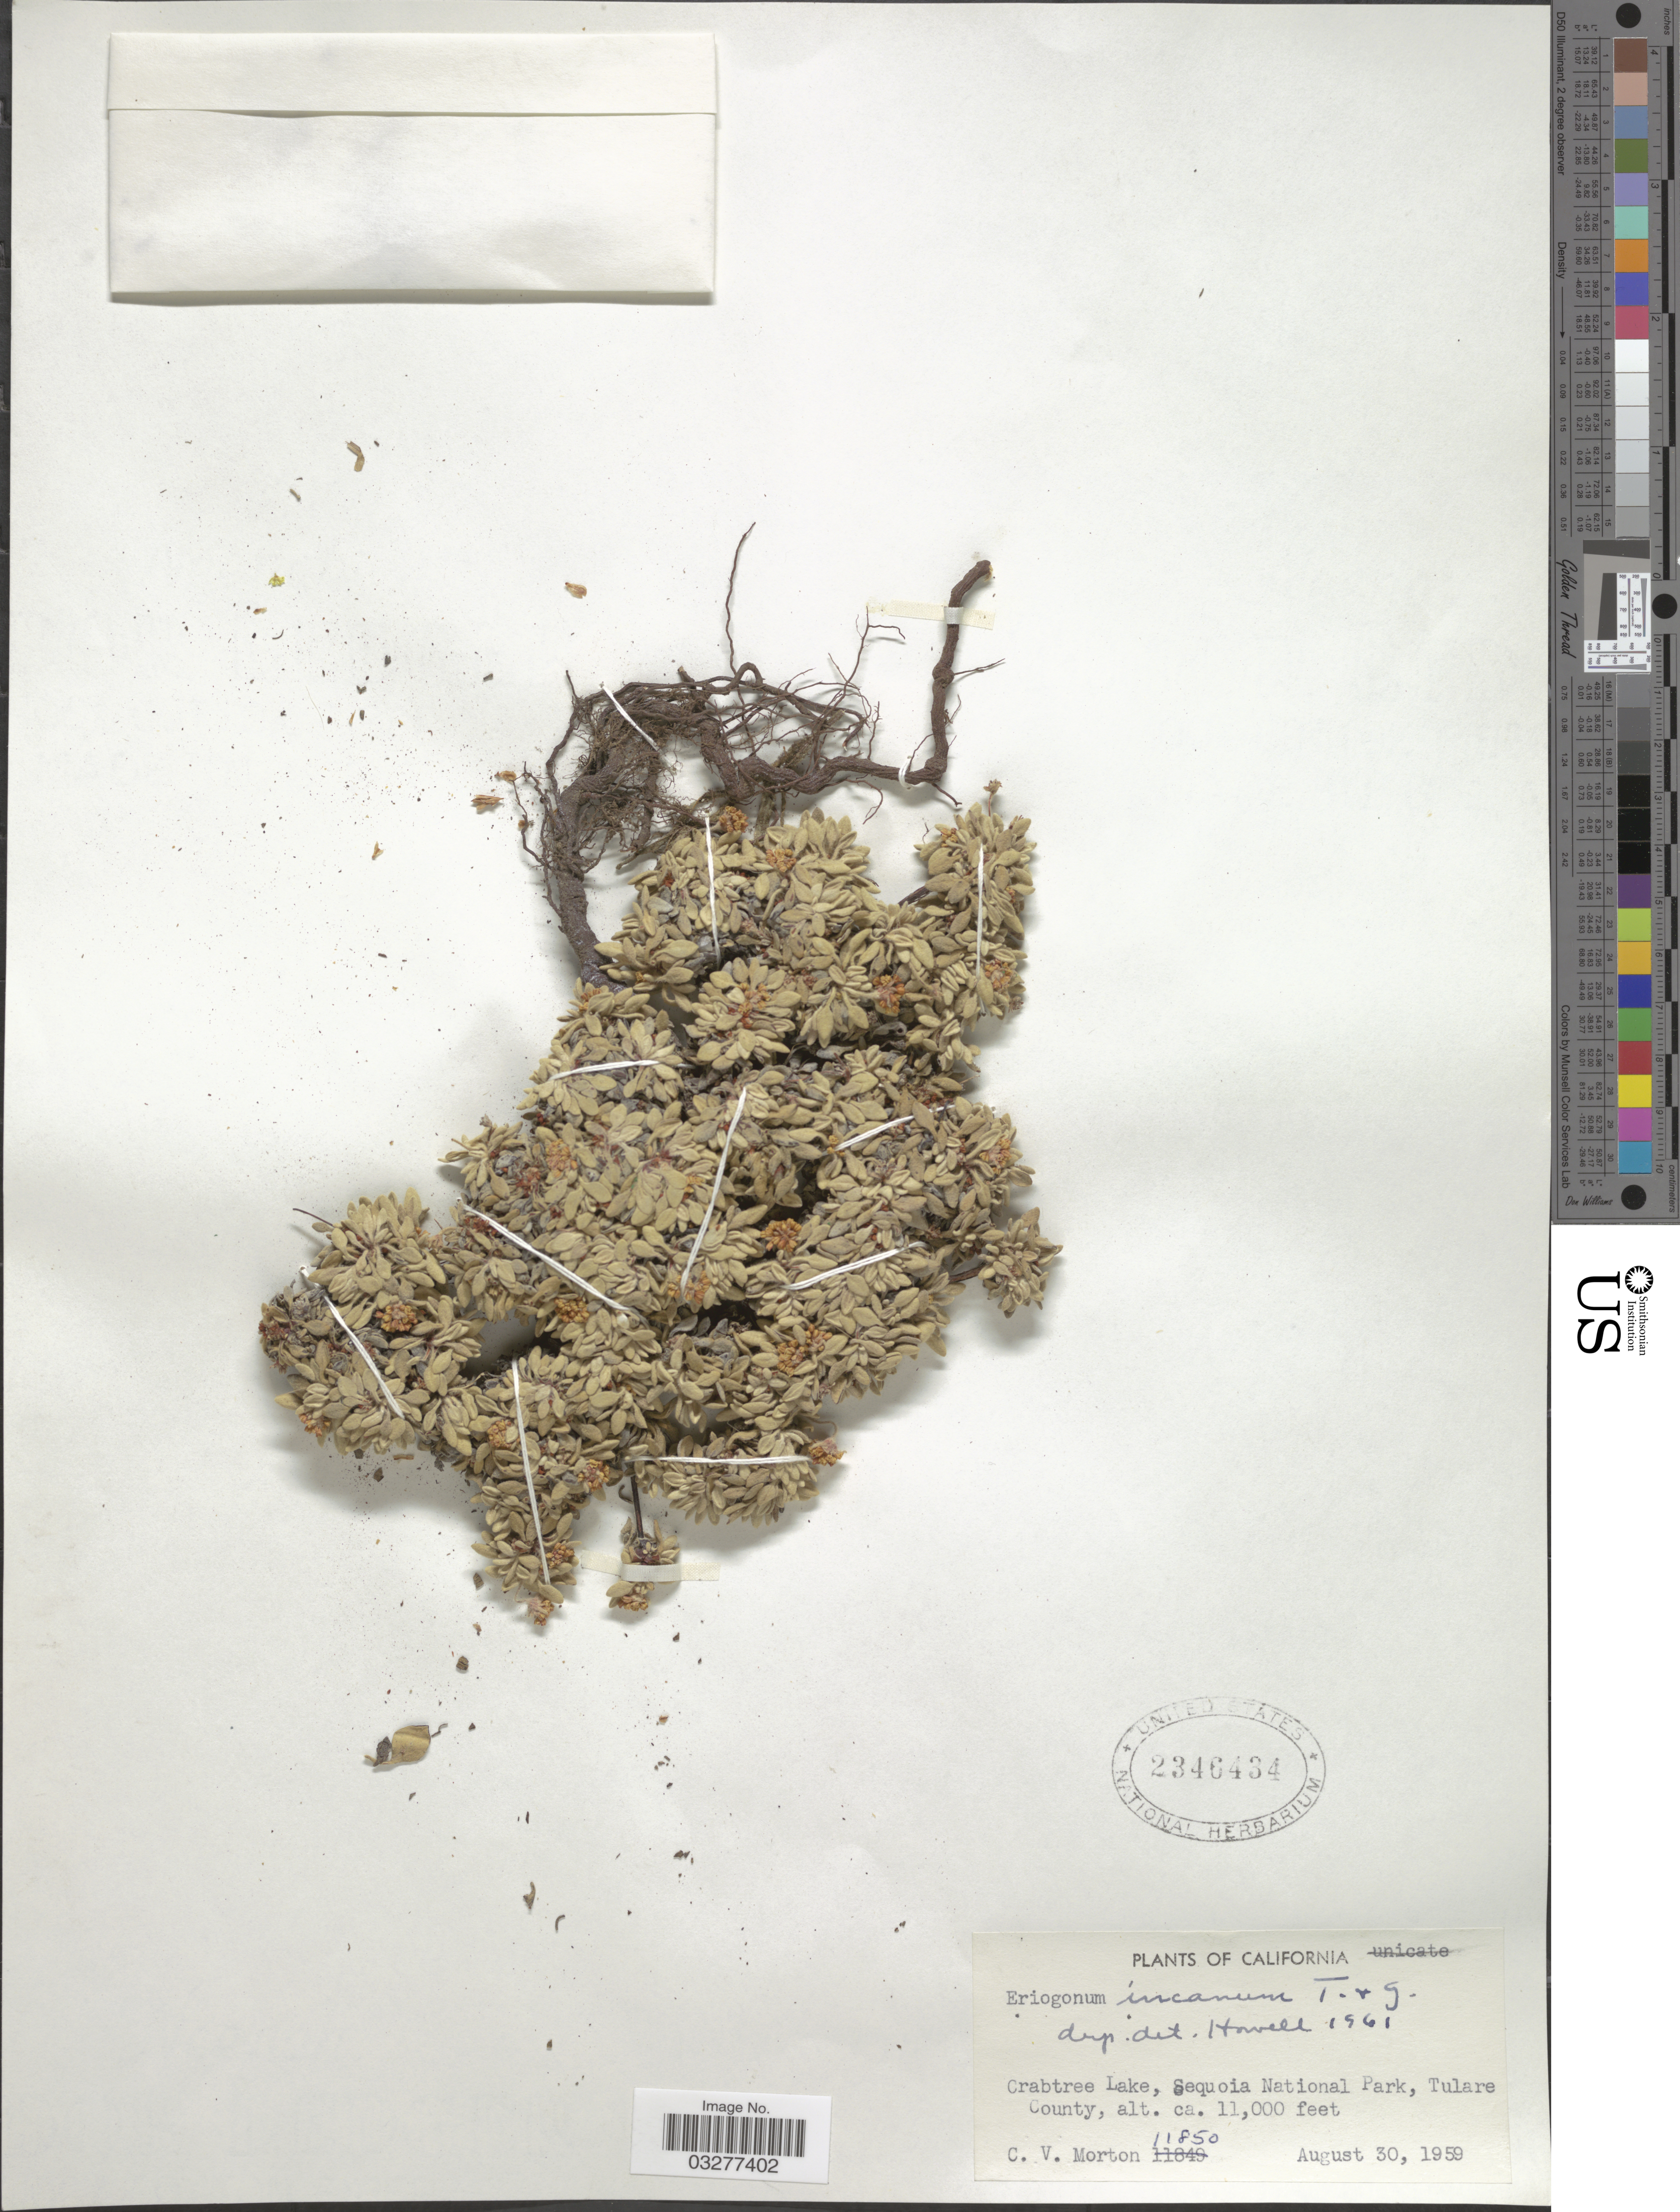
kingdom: Plantae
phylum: Tracheophyta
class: Magnoliopsida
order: Caryophyllales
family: Polygonaceae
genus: Eriogonum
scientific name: Eriogonum incanum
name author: Torr. & A. Gray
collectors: C. V. Morton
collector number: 11850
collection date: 1959-08-30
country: United States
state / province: California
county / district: Tulare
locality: Crabtree Lake, Sequoia National Park, Tulare County.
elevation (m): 3353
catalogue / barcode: US 2346434